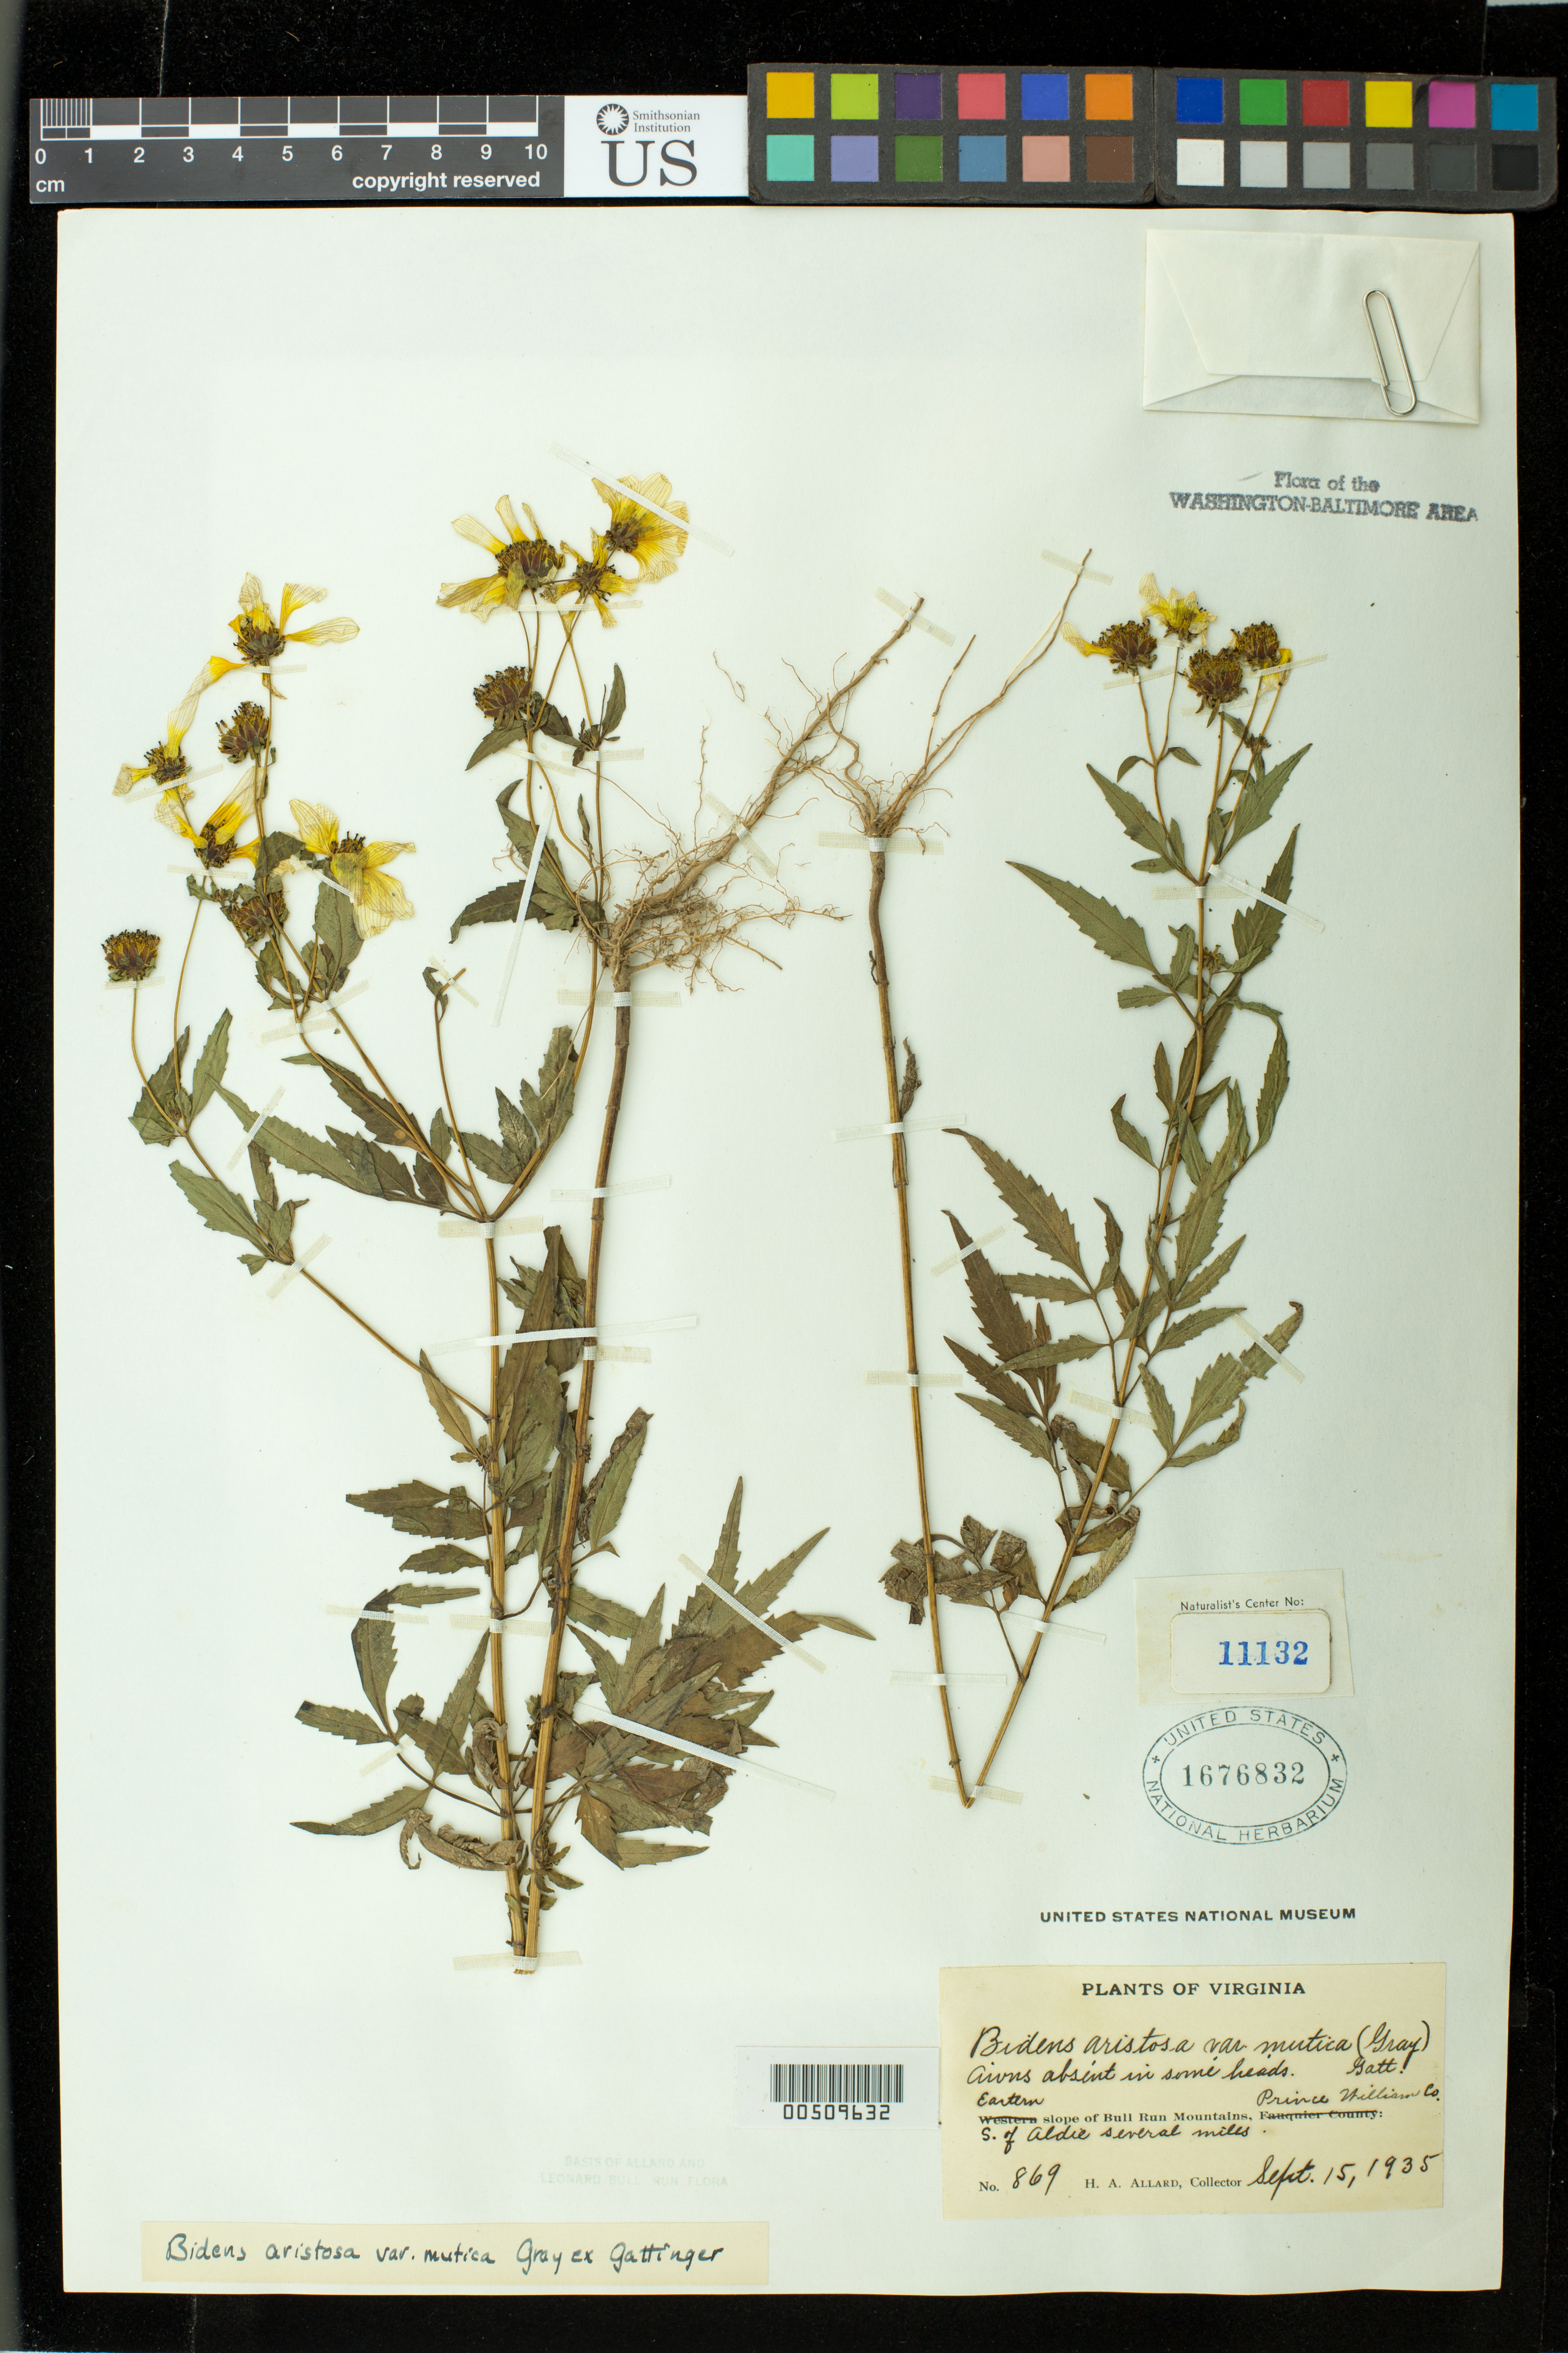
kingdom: Plantae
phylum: Tracheophyta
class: Magnoliopsida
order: Asterales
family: Asteraceae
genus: Bidens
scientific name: Bidens aristosa var. mutica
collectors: H. A. Allard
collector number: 869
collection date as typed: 15 Sep 1935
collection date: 1935-09-15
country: United States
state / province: Virginia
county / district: Prince William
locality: Bull Run Mts., S of Aldie Several Miles Bull Run Mts.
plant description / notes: Specimens returned from Naturalist Center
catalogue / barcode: US 1676832